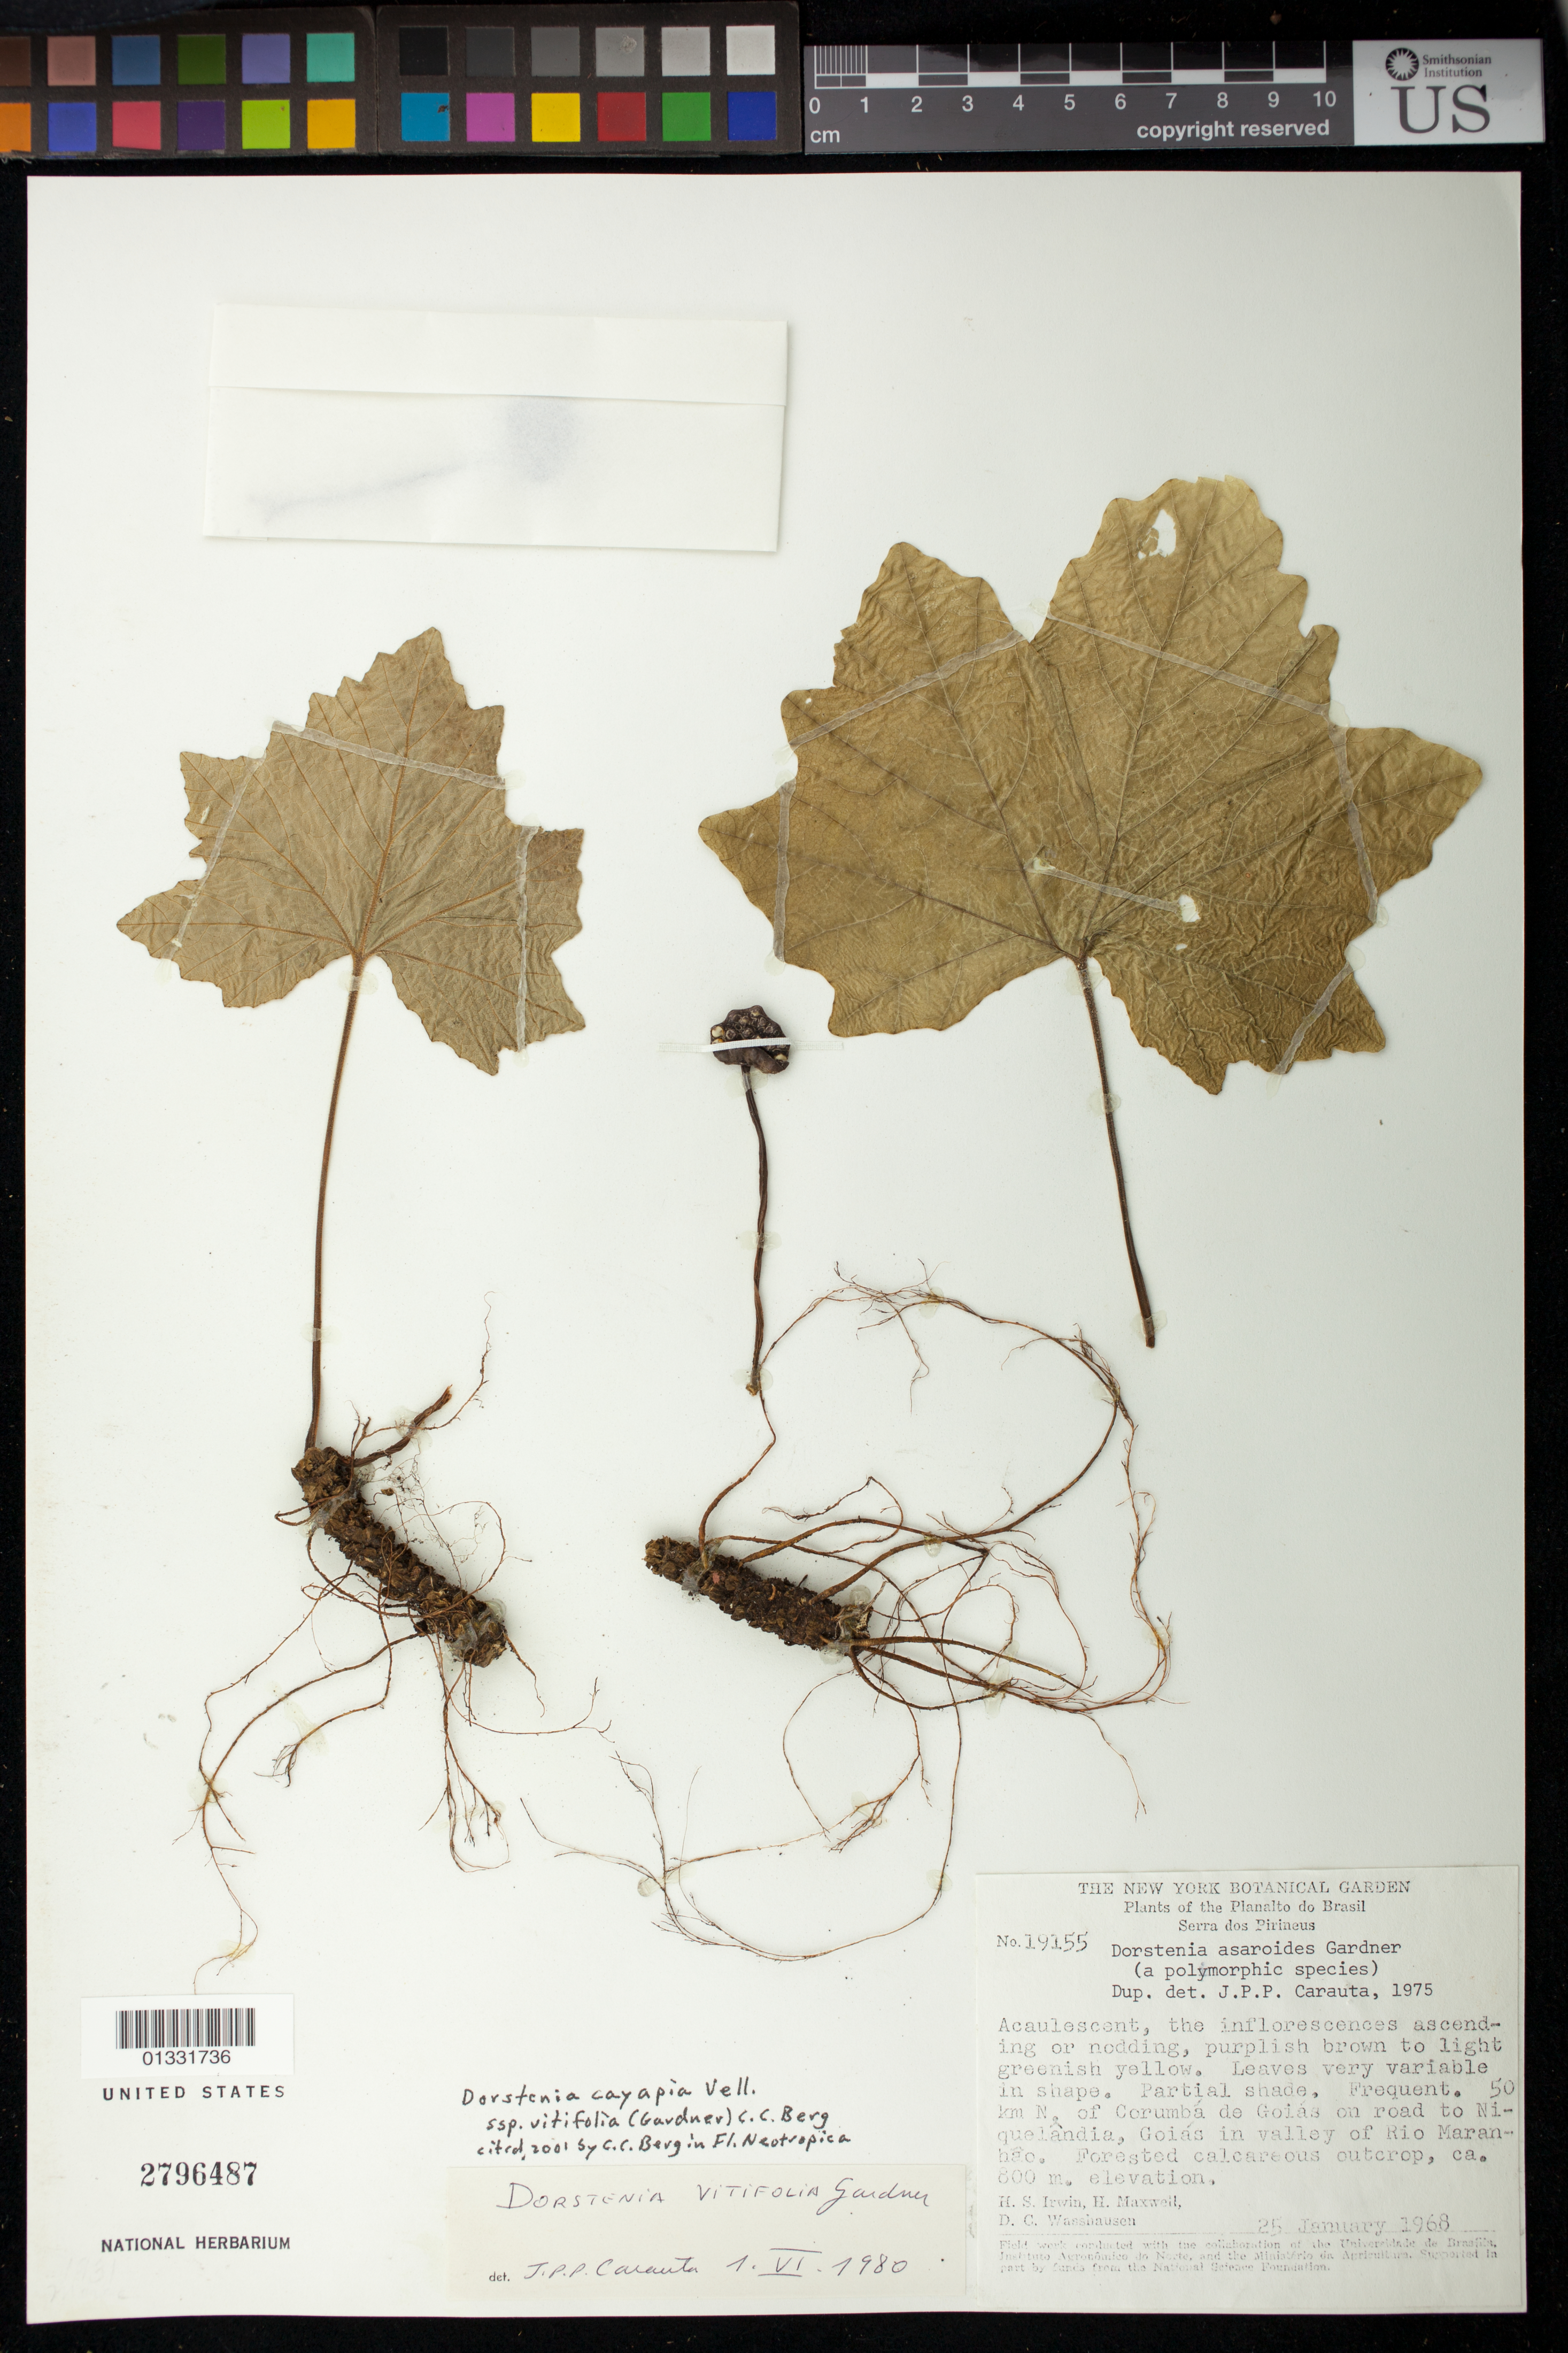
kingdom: Plantae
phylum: Tracheophyta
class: Magnoliopsida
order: Rosales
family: Moraceae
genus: Dorstenia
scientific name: Dorstenia cayapia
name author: Vell.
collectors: H. Irwin, H. Maxwell & D. C. Wasshausen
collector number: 19155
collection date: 1968-01-25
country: Brazil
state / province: Goiás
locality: Serra dos Pirineus. Partial shade frequent 50km N of Corumbá de Goiás on road to Niquelândia, Goiás in valley of Rio Maranhão.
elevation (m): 800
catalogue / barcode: US 2796487